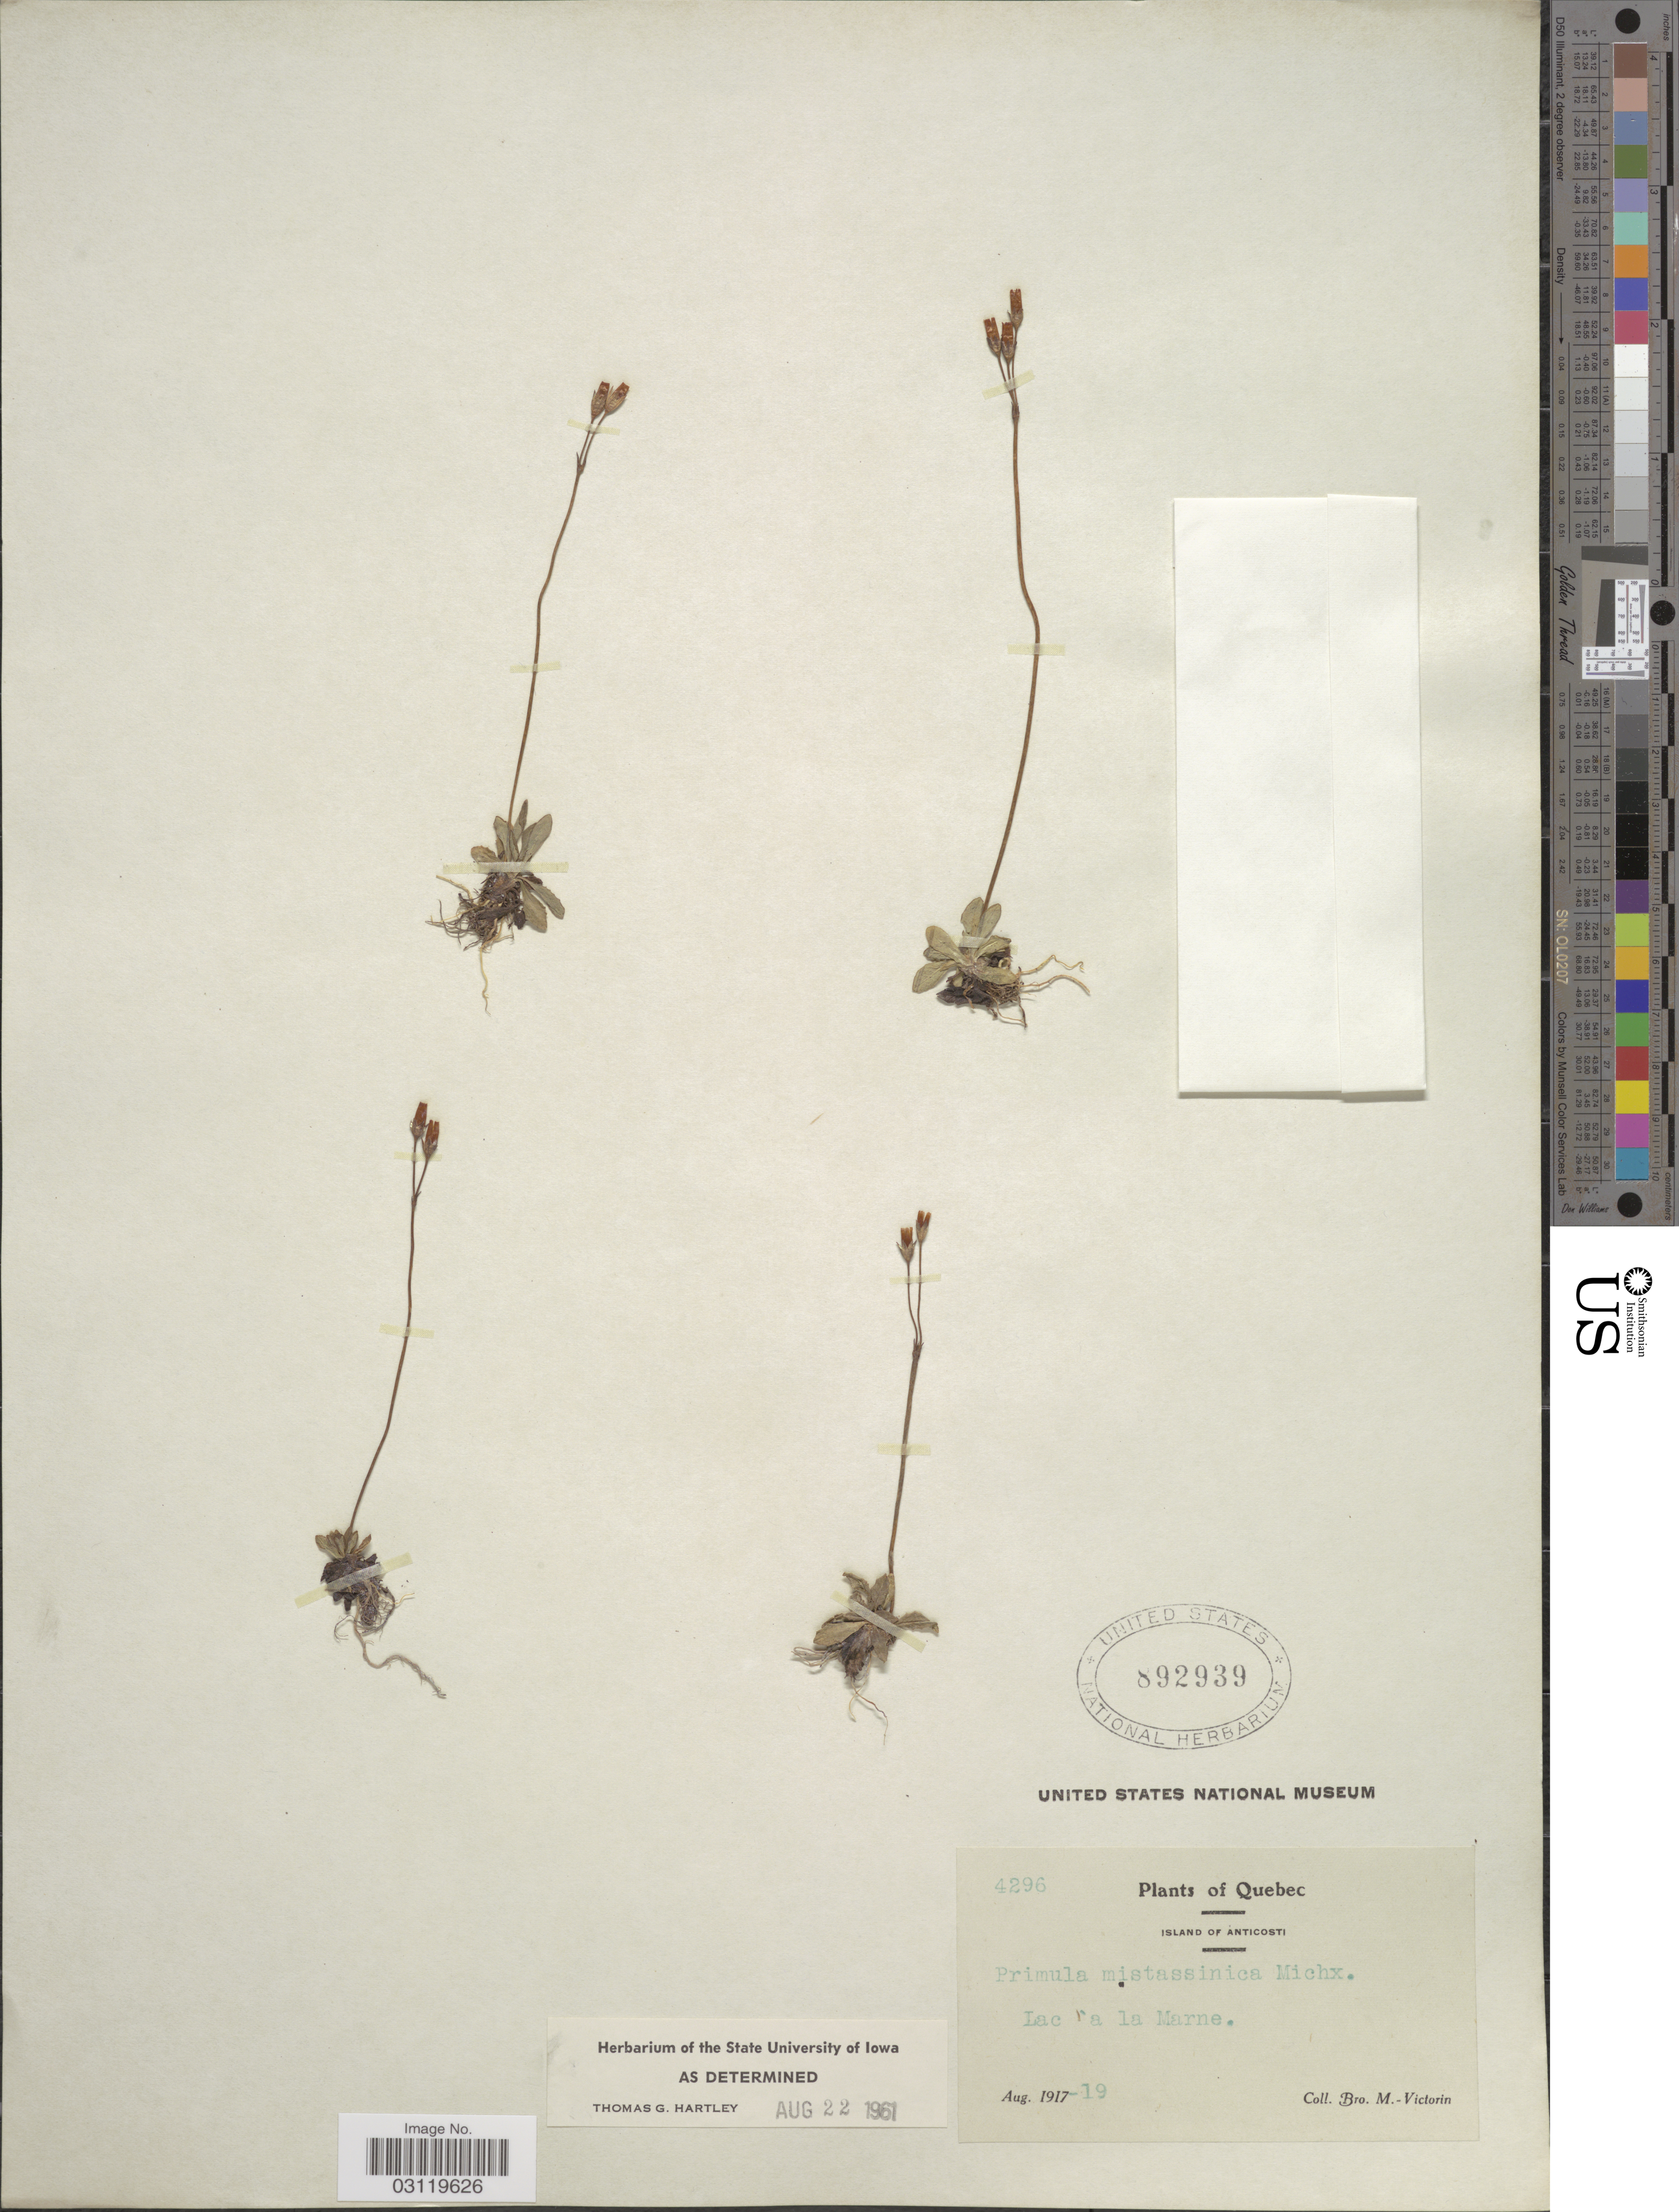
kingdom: Plantae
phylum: Tracheophyta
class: Magnoliopsida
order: Ericales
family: Primulaceae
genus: Primula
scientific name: Primula mistassinica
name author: Michx.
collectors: Fr. Marie-Victorin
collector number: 4296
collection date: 1917-08/1919-08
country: Canada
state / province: Quebec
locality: Island of Anticosti, Lac a la Marne.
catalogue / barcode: US 892939